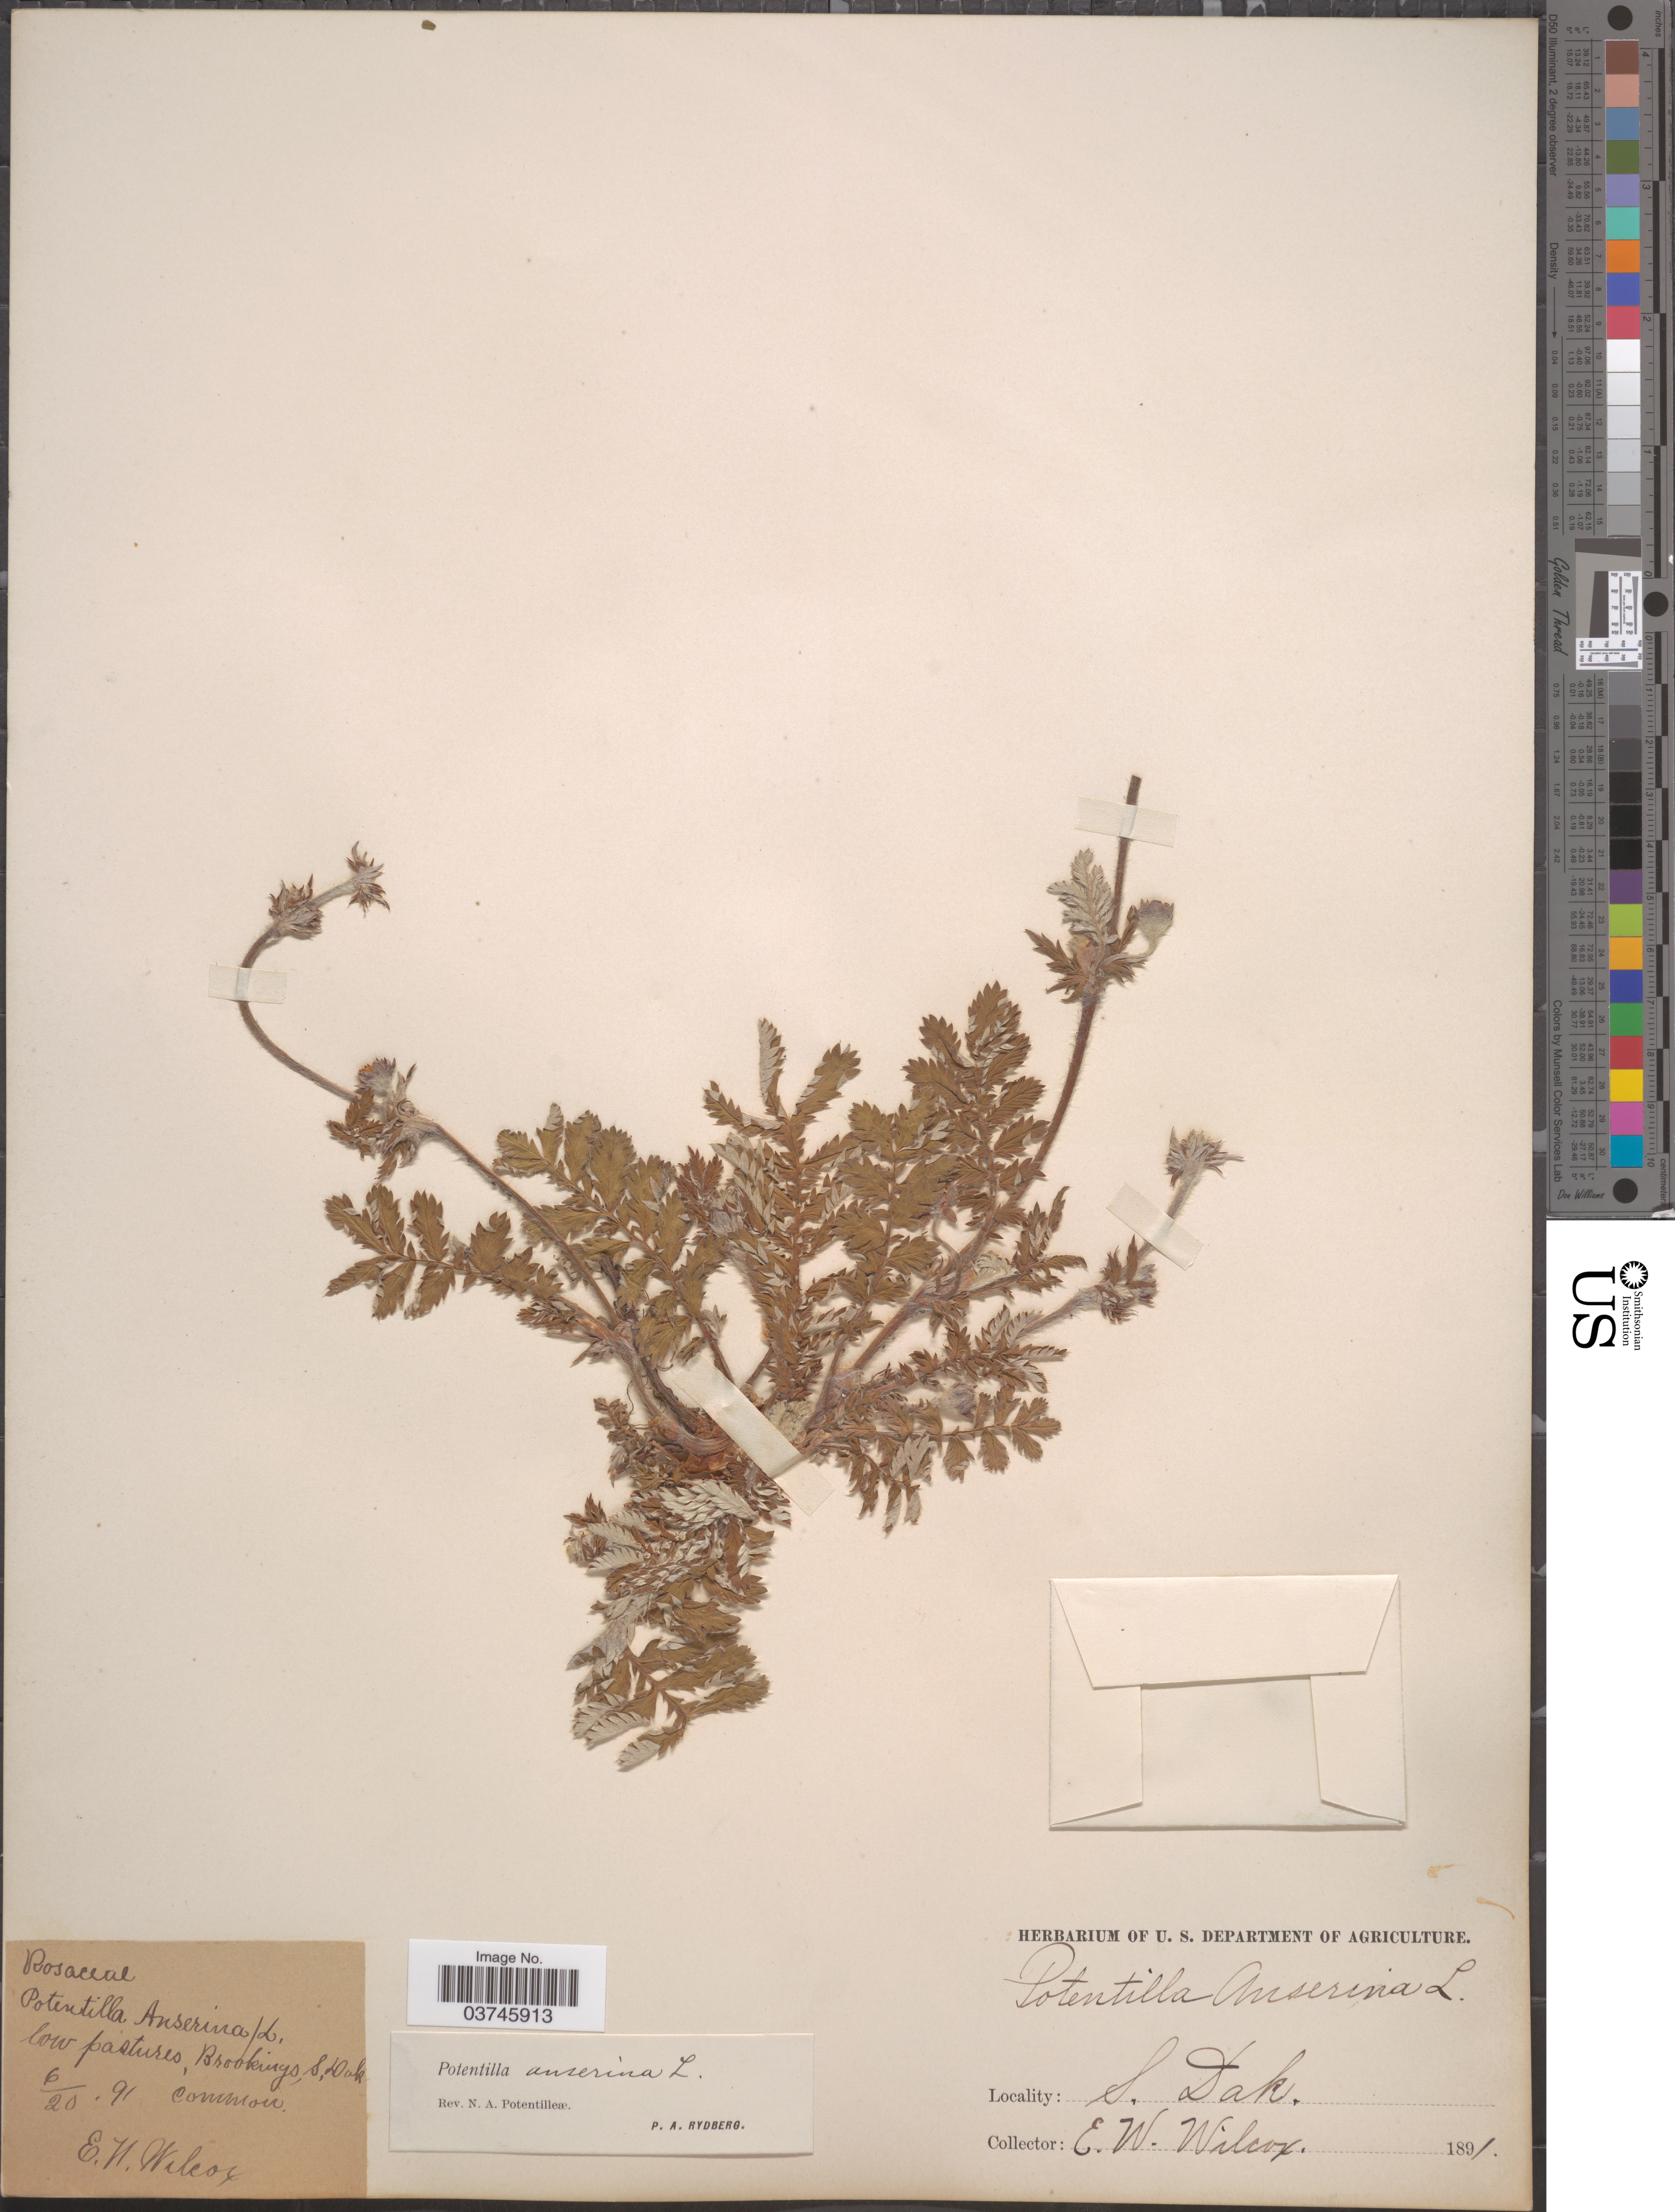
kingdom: Plantae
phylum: Tracheophyta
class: Magnoliopsida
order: Rosales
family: Rosaceae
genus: Argentina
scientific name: Argentina anserina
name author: (L.) Rydb.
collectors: E. Wilcox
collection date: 1891-06-20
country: United States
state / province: South Dakota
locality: Brookings.